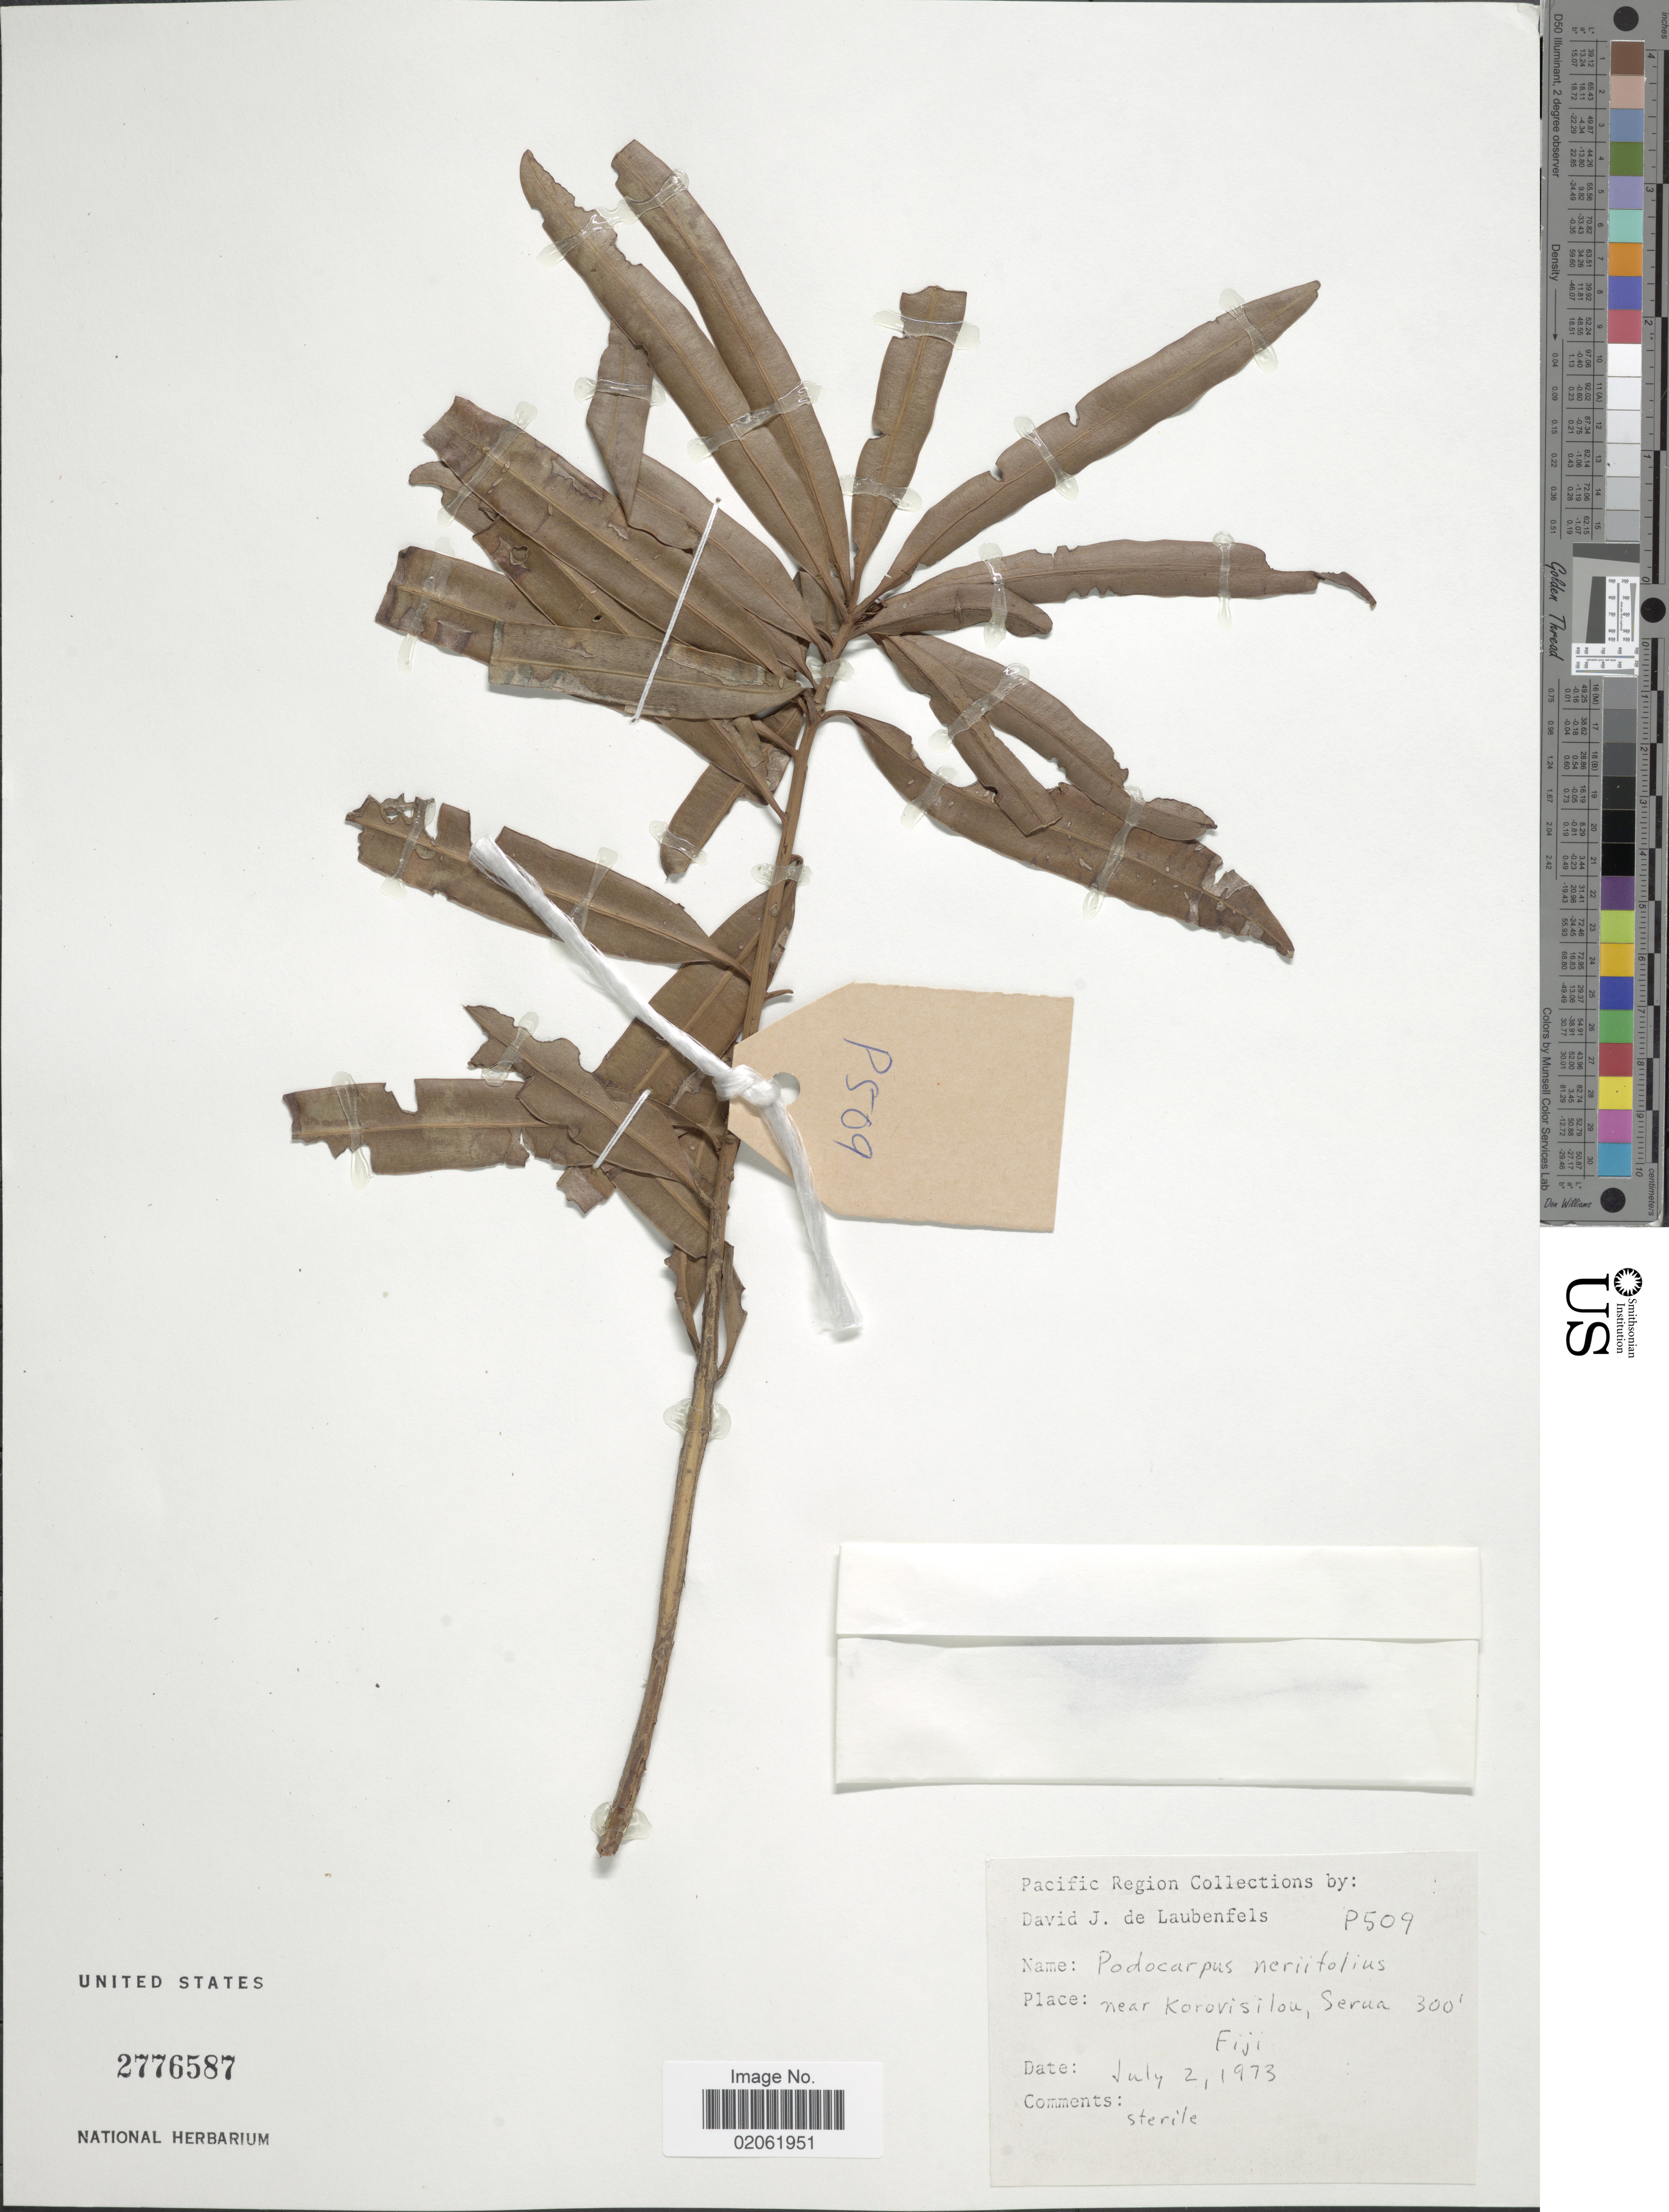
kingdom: Plantae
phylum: Tracheophyta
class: Pinopsida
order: Pinales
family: Podocarpaceae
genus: Podocarpus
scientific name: Podocarpus neriifolius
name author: D. Don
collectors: D. J. de Laubenfels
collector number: P509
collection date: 1973-07-02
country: Fiji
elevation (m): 91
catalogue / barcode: US 2776587